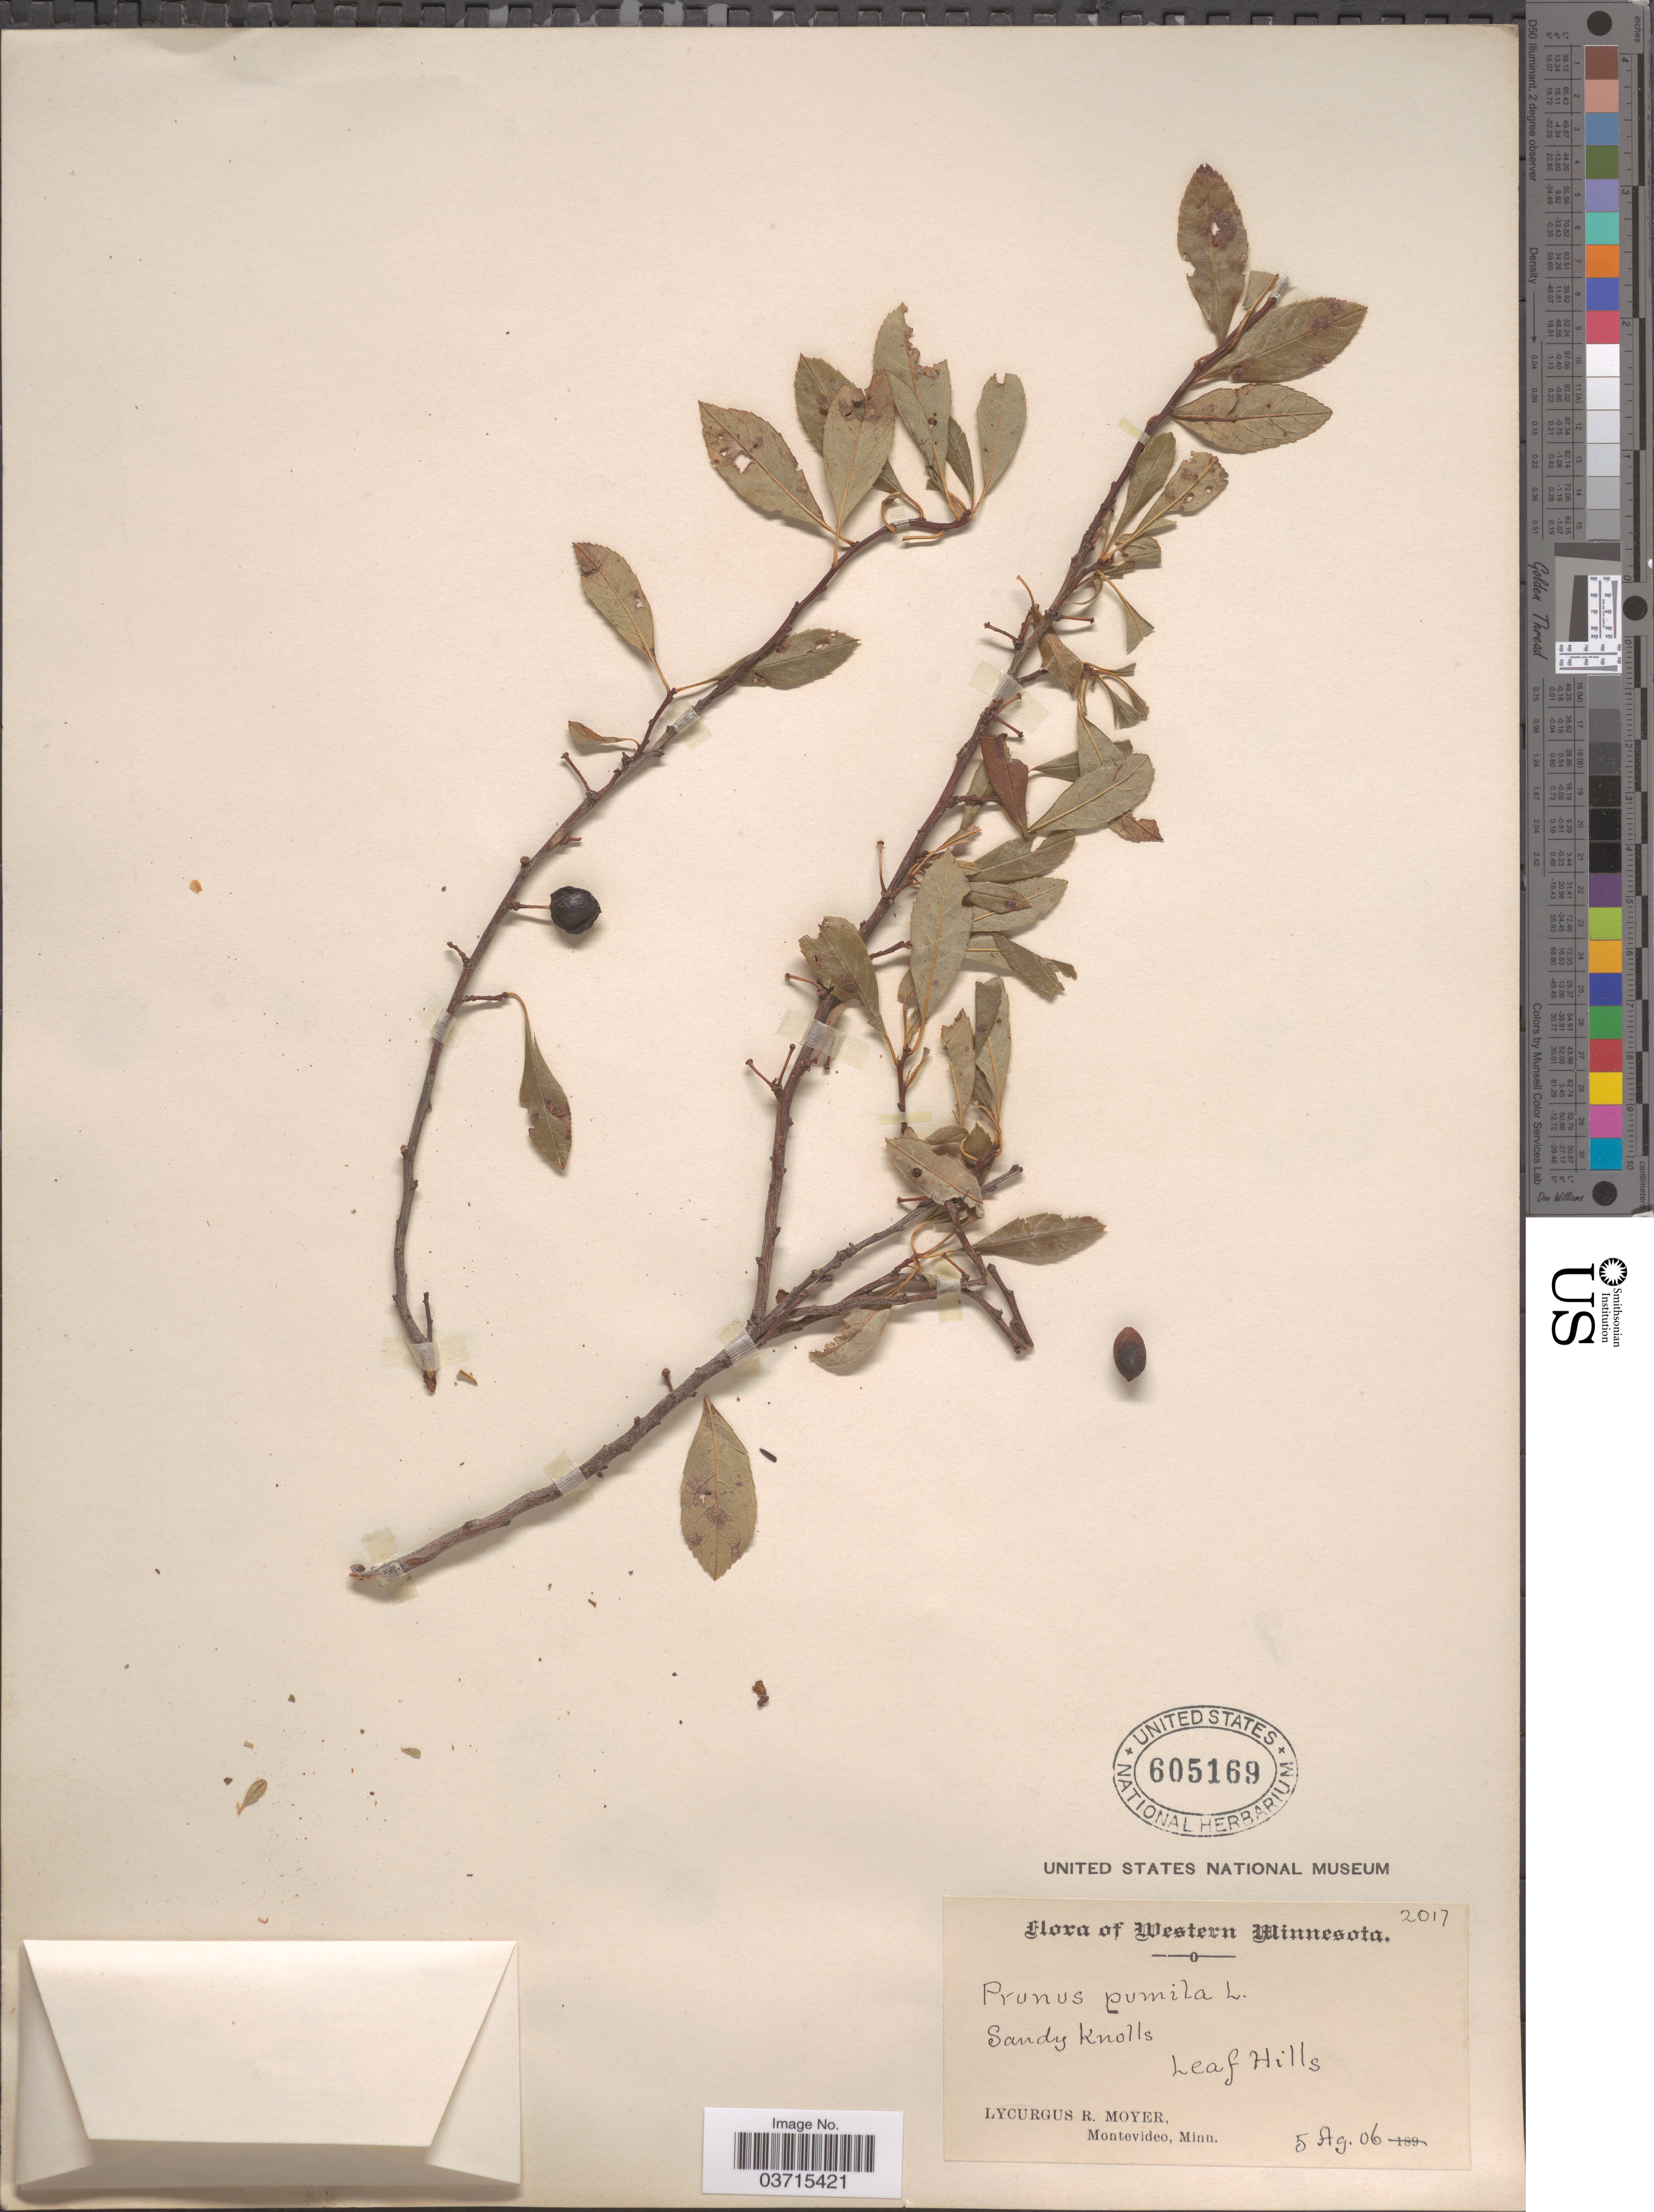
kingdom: Plantae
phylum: Tracheophyta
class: Magnoliopsida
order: Rosales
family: Rosaceae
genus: Prunus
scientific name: Prunus besseyi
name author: L.H. Bailey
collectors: L. Moyer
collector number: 2017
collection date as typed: Transcribed d/m/y: 5/8/6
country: United States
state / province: Minnesota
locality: Western Minnesota. Leaf Hills.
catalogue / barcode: US 605169